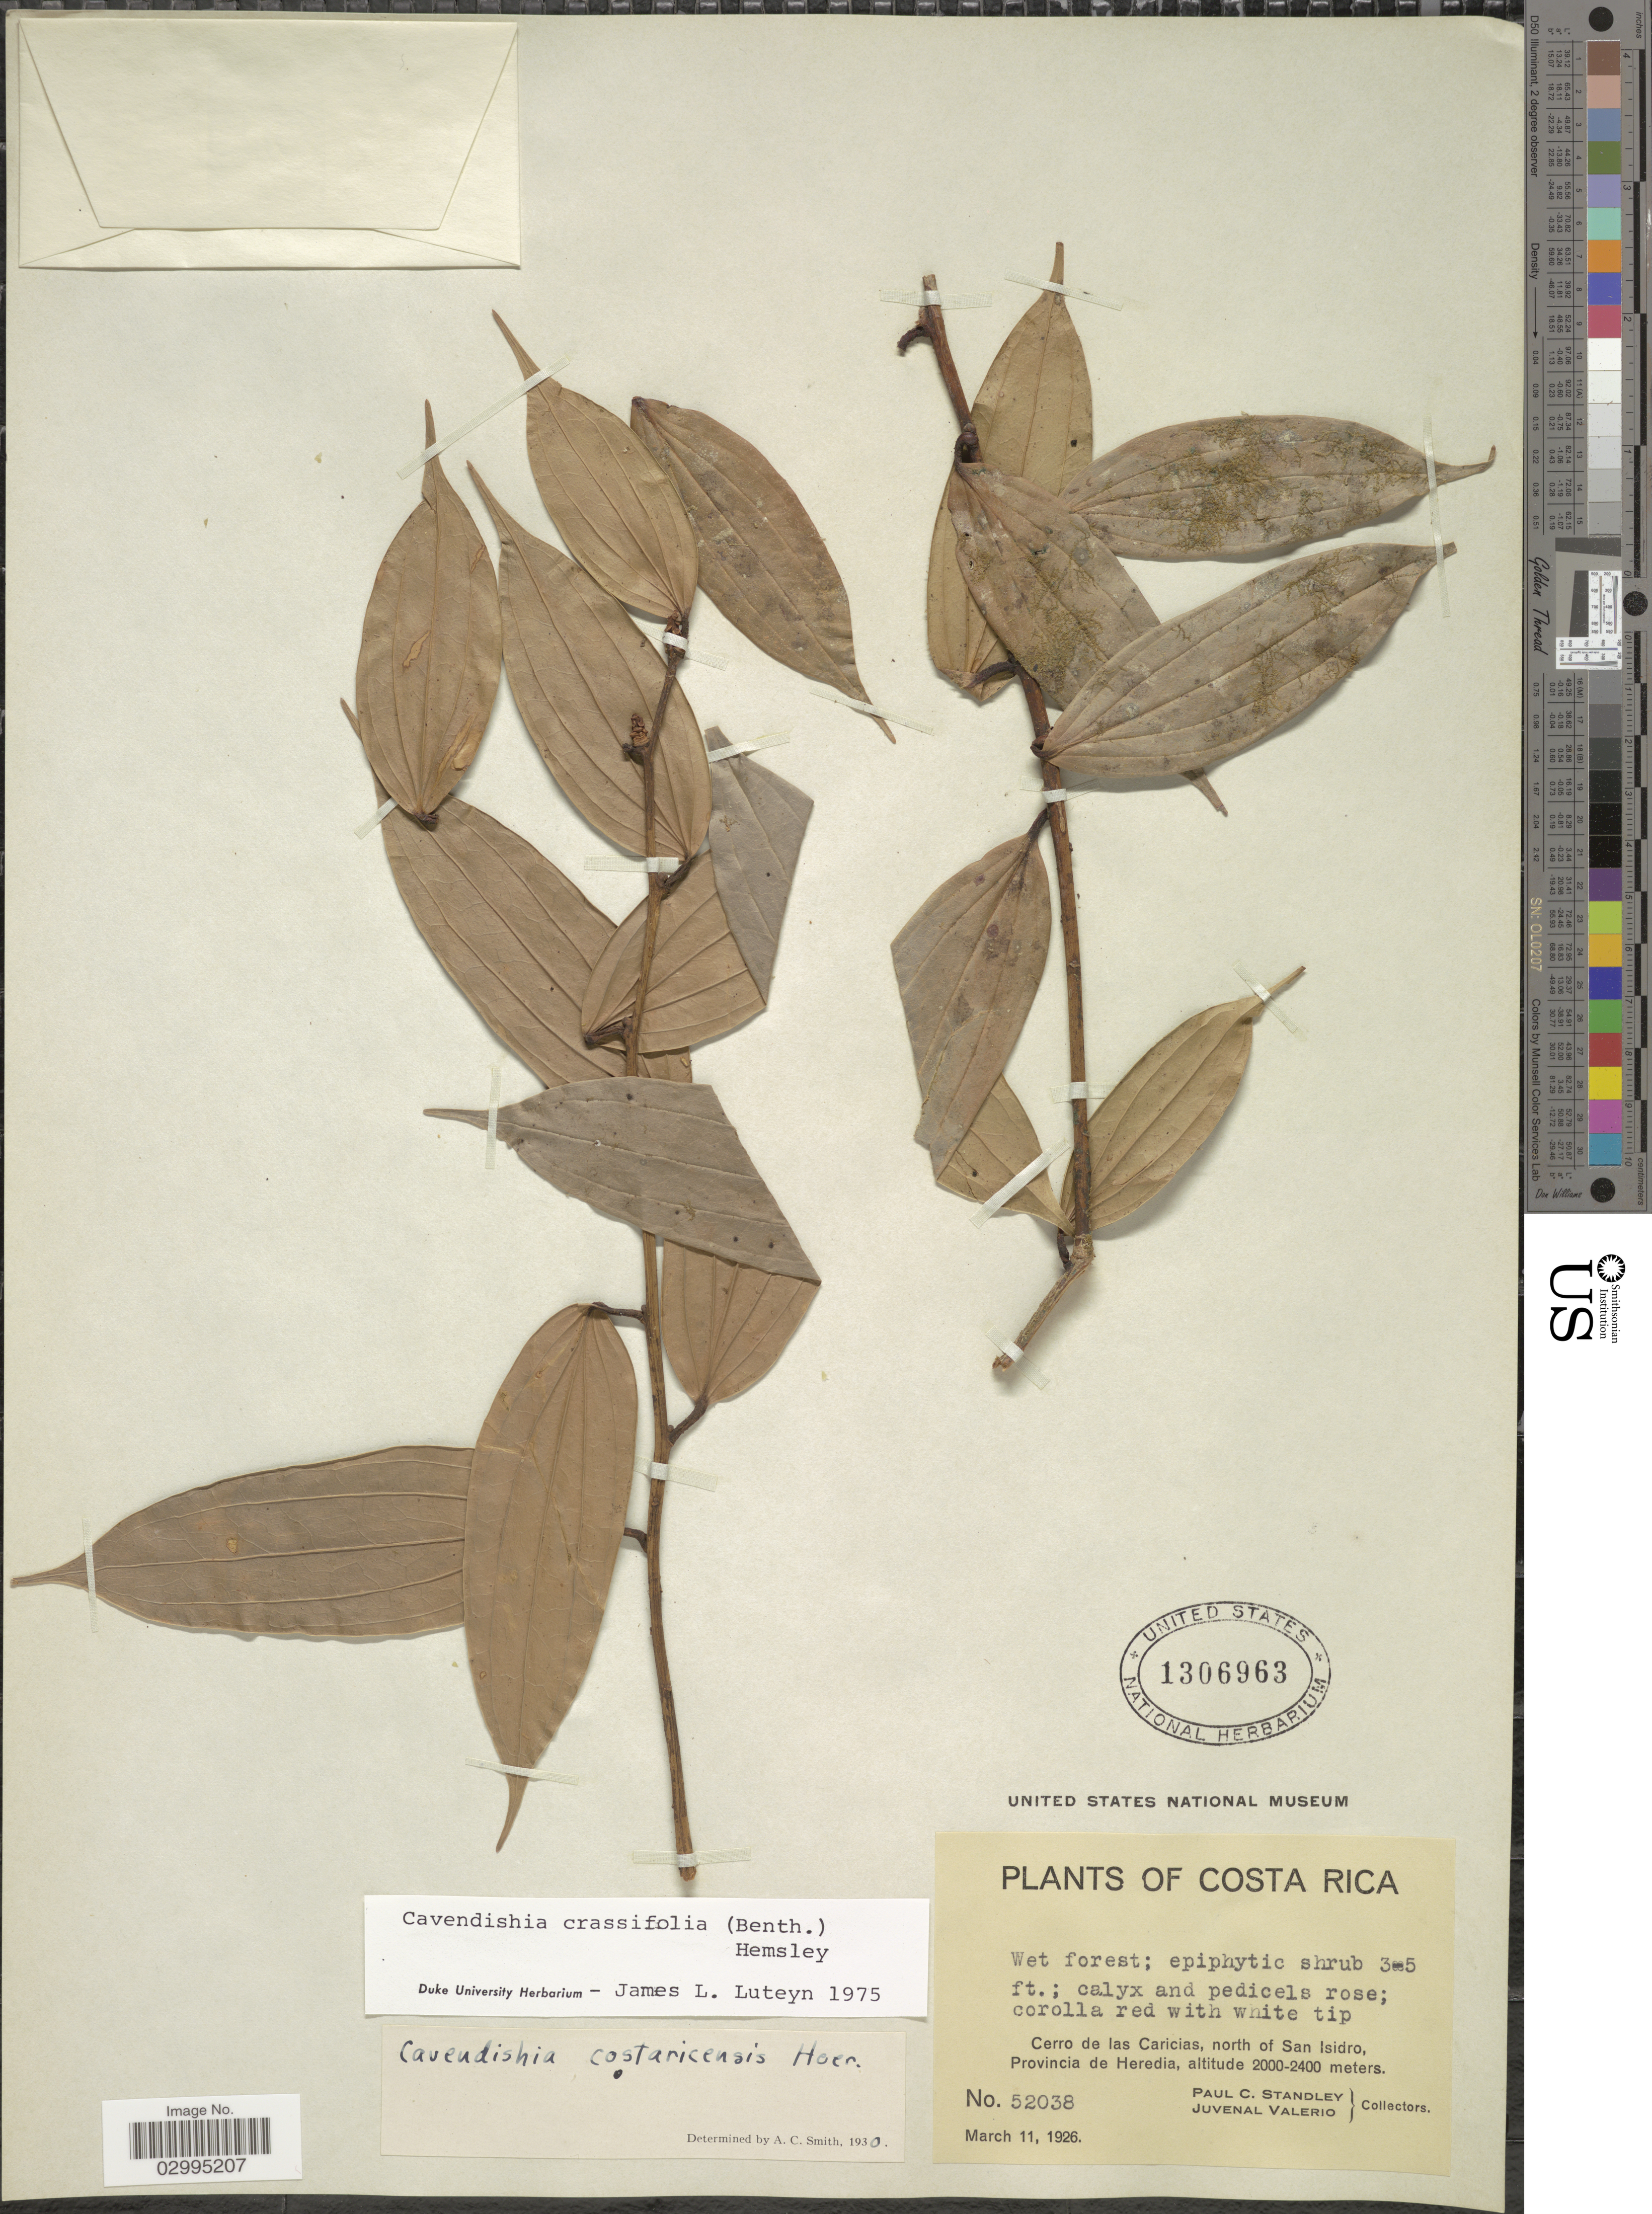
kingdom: Plantae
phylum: Tracheophyta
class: Magnoliopsida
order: Ericales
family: Ericaceae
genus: Cavendishia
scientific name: Cavendishia crassifolia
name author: (Benth.) Hemsl.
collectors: P. C. Standley & J. Valerio R.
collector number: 52038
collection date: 1926-03-11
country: Costa Rica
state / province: Heredia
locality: Cerros de las Caricias, north of San Isidro, Provincia de Heredia.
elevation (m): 2000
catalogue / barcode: US 1306963